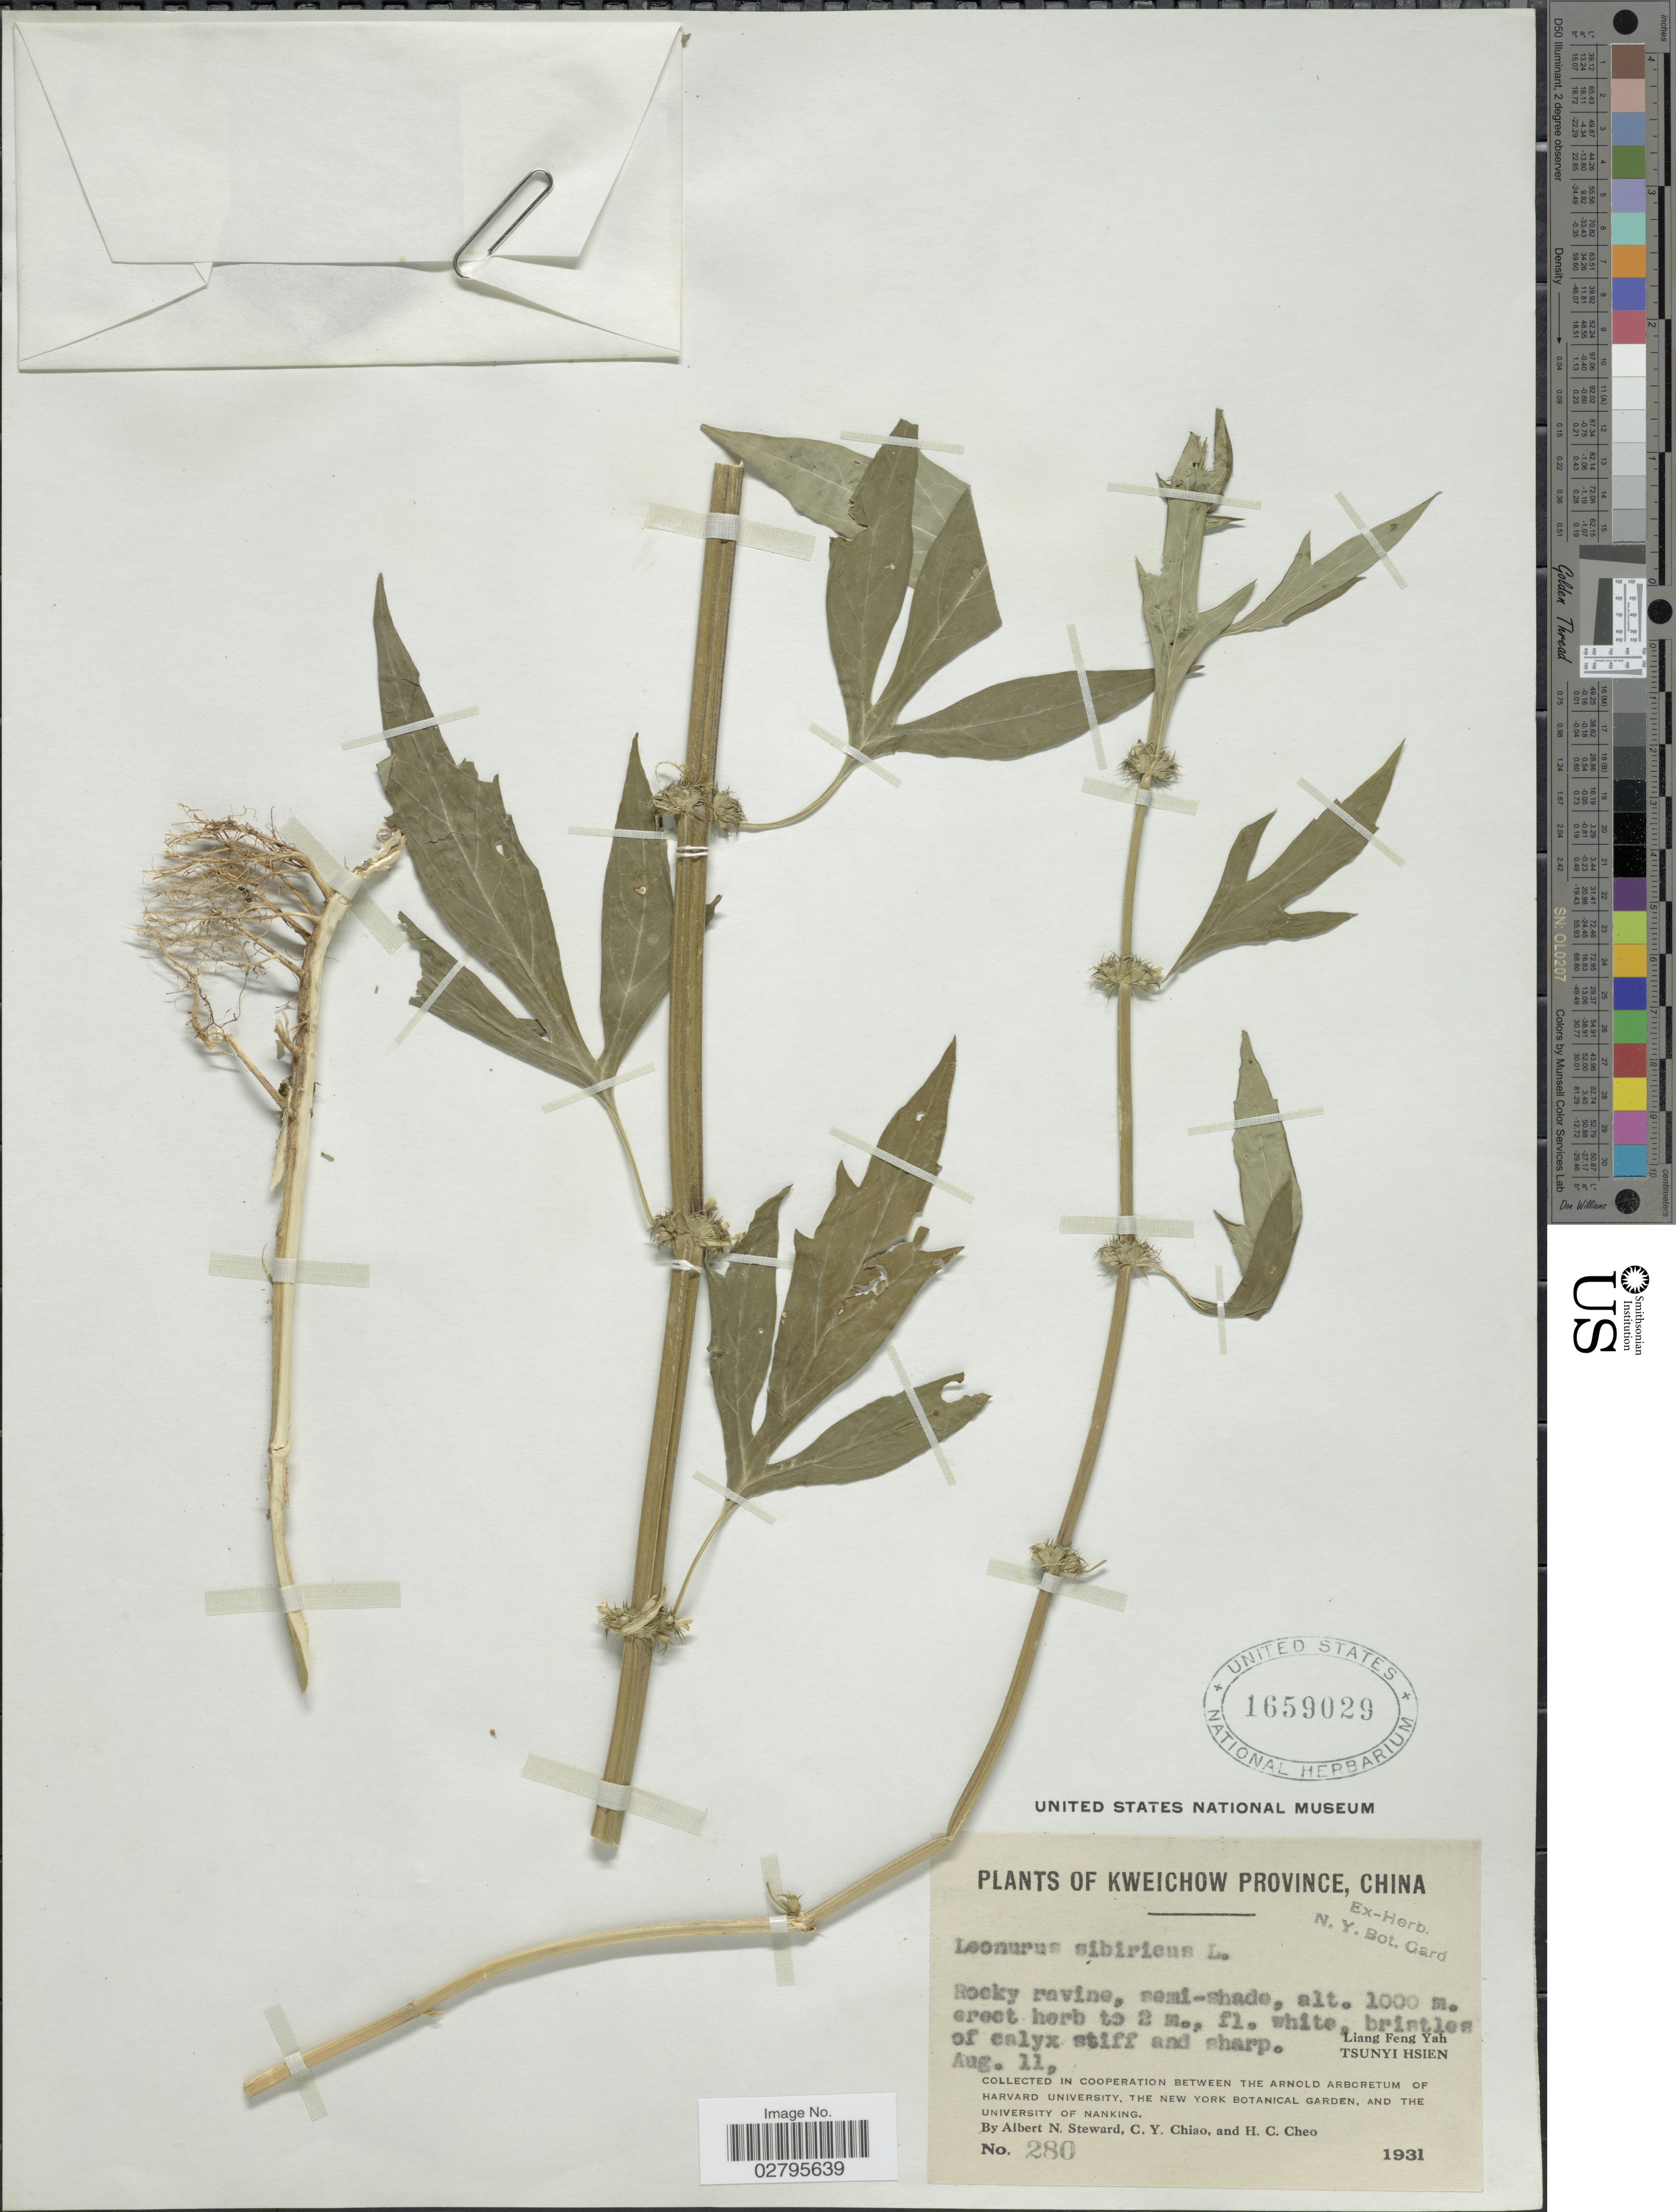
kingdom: Plantae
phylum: Tracheophyta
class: Magnoliopsida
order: Lamiales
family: Lamiaceae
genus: Leonurus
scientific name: Leonurus sibiricus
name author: L.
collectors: A. N. Steward, C. Y. Chiao & H. Cheo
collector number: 280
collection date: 1931-08-11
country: China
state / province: Guizhou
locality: Kweichow Province. Liang Feng Yah. Tsunyi Hsien.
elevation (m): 1000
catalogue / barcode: US 1659029